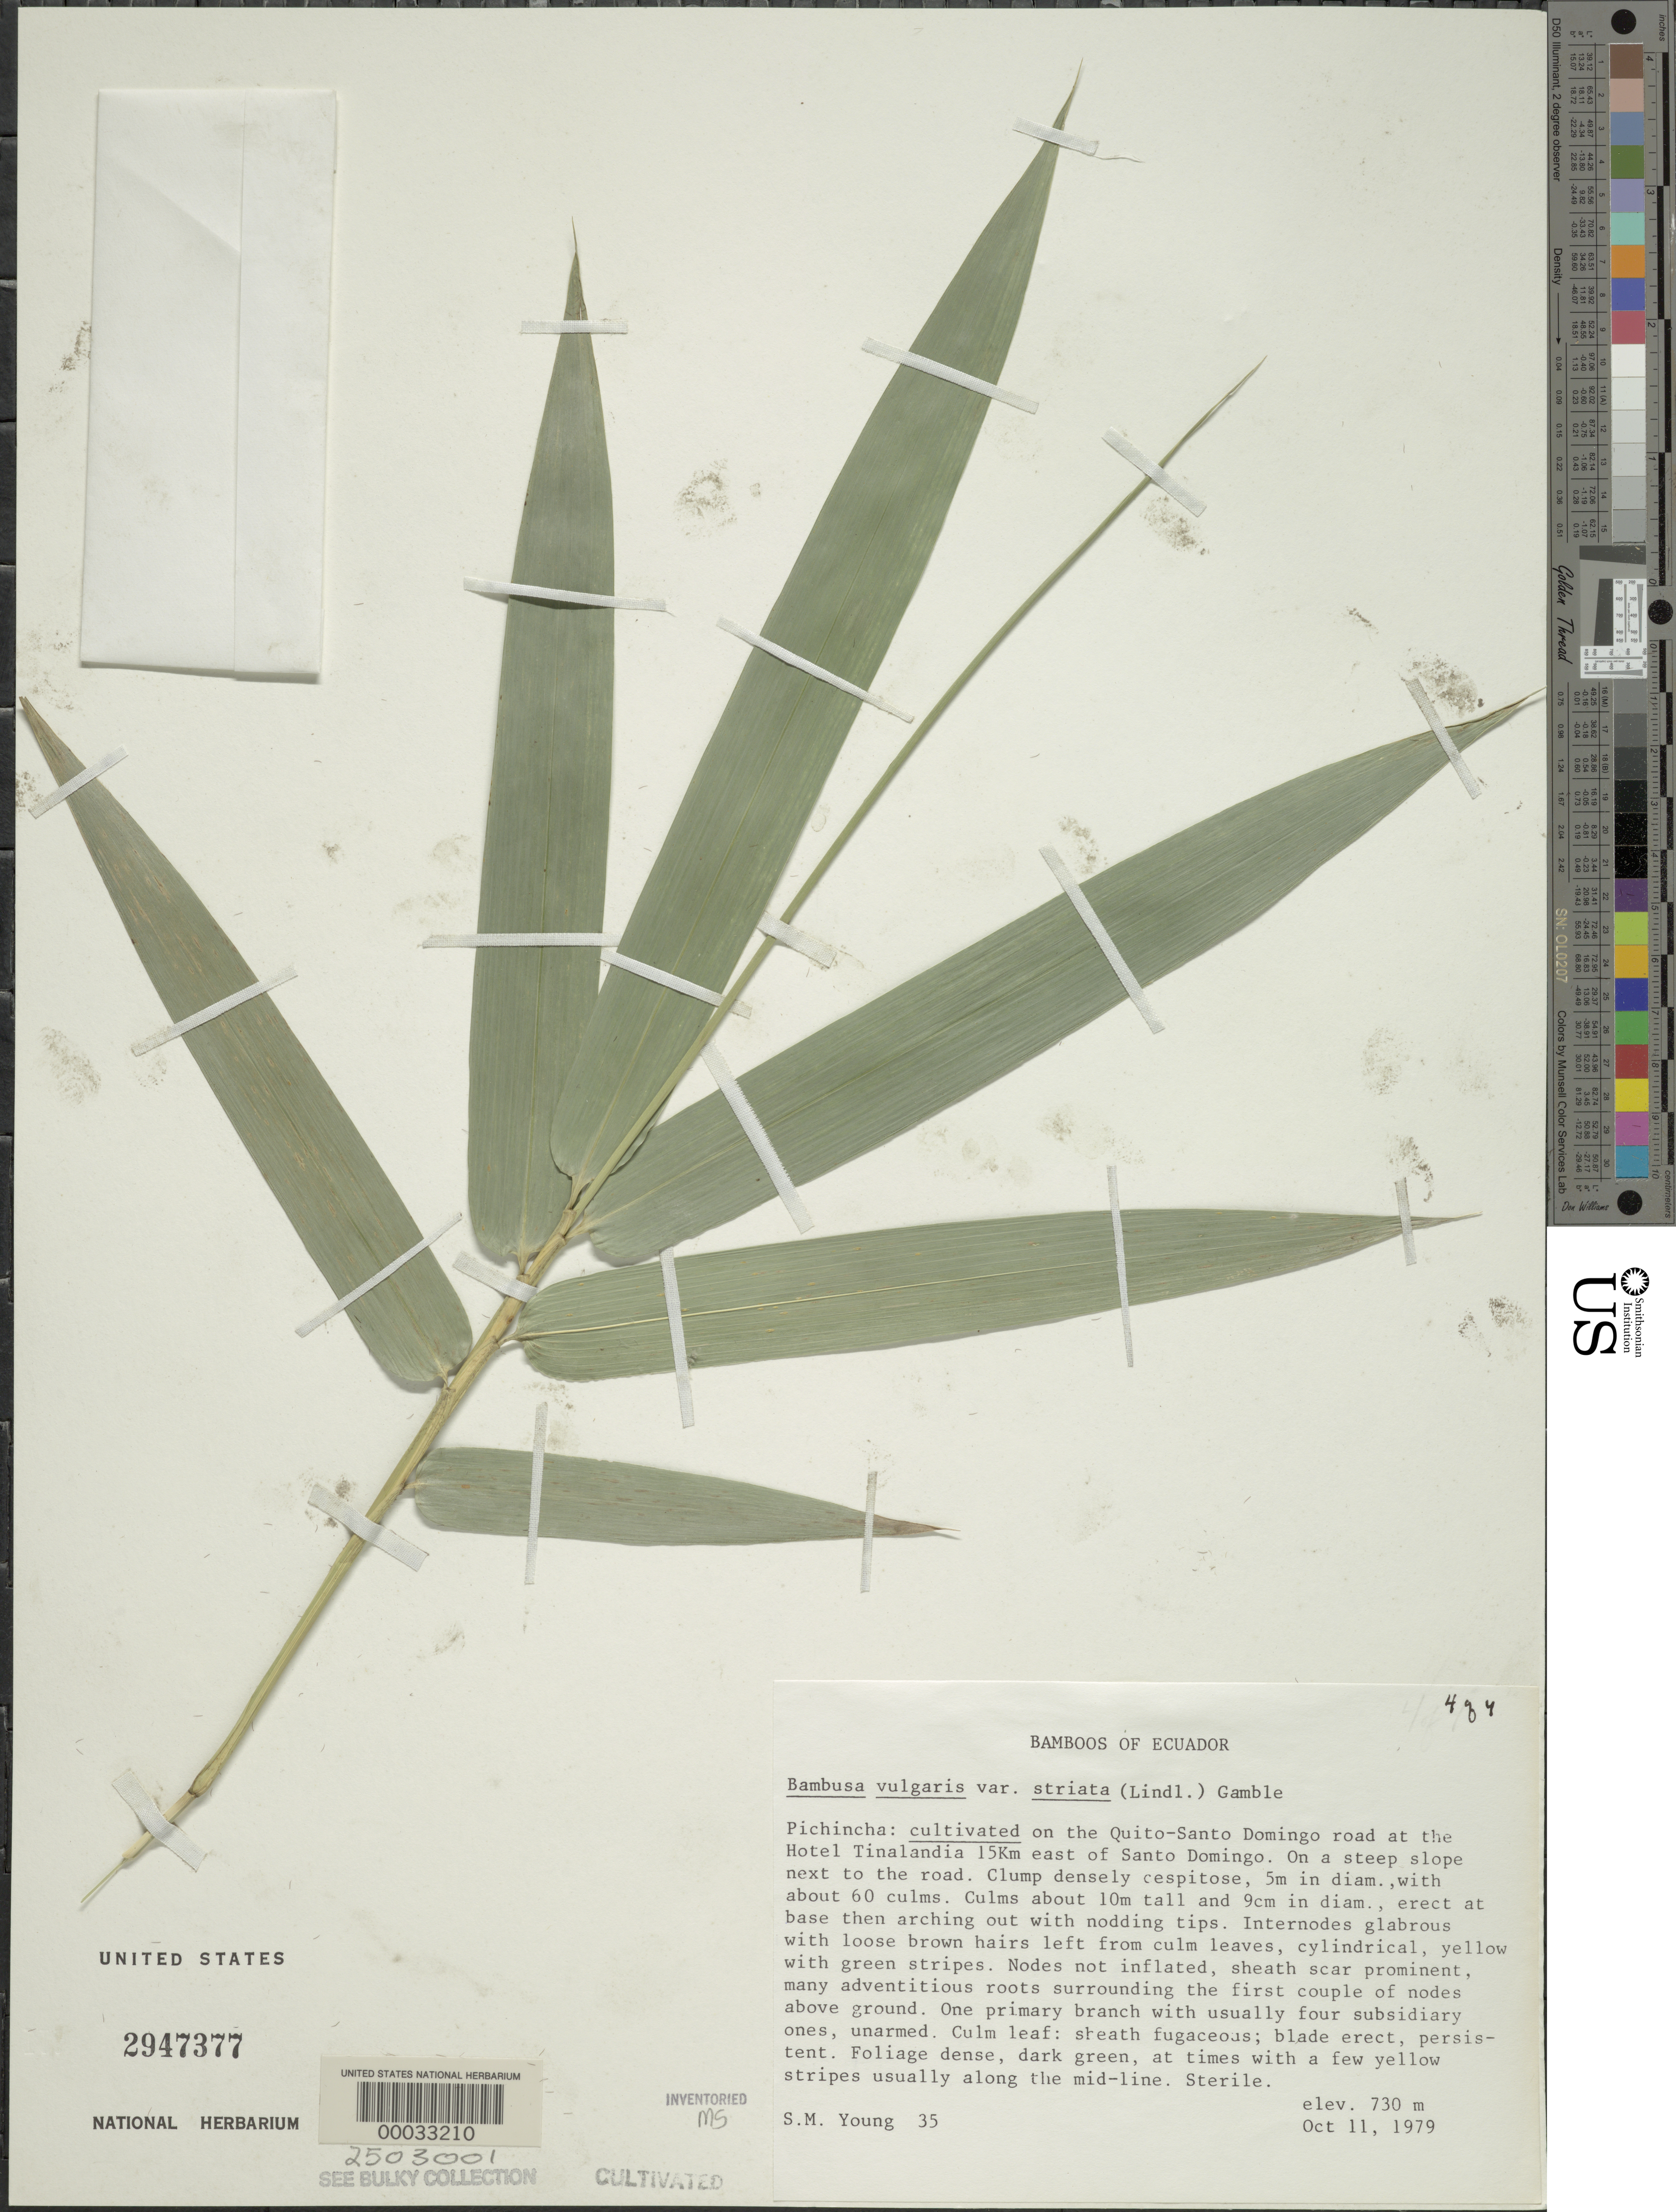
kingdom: Plantae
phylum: Tracheophyta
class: Liliopsida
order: Poales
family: Poaceae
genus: Bambusa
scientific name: Bambusa vulgaris var. striata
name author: (Lodd. ex Lindl.) Gamble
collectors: S. Young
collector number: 35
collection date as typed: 11 Oct 1979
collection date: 1979-10-11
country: Ecuador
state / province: Pichincha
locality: Quito, Santo Domingo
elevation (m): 730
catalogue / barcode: US 2947377